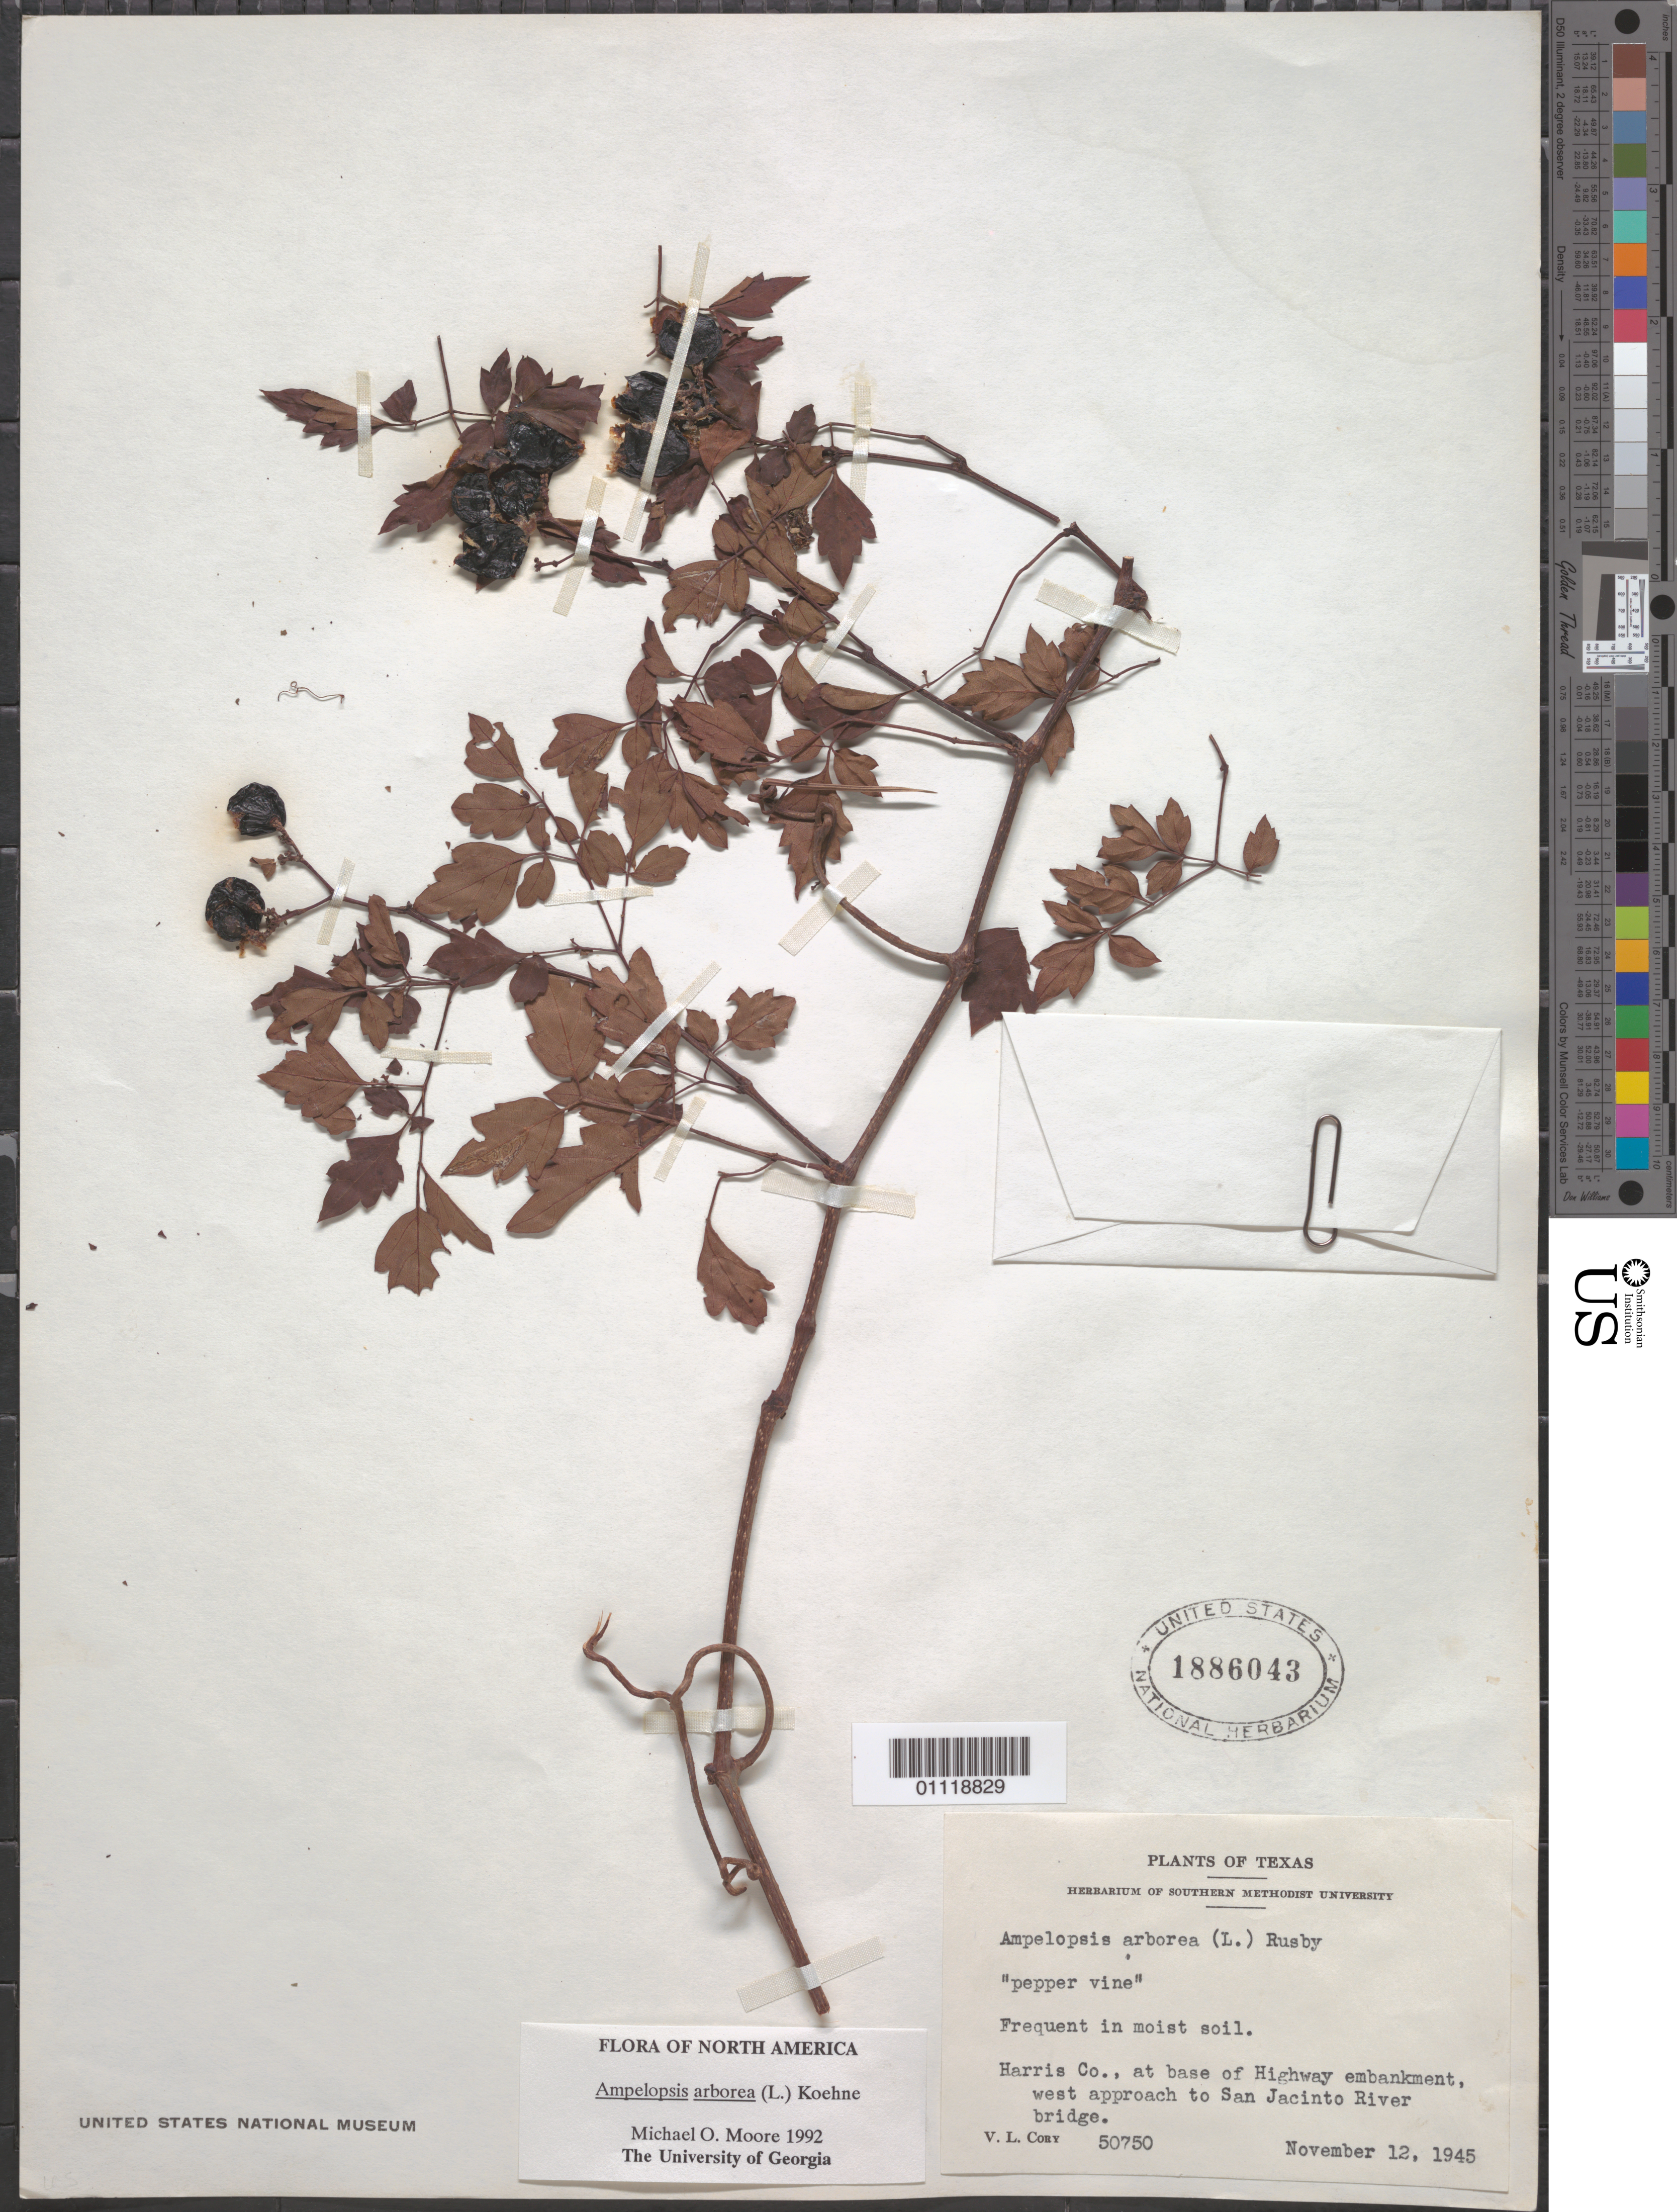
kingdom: Plantae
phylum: Tracheophyta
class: Magnoliopsida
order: Vitales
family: Vitaceae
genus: Ampelopsis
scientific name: Ampelopsis arborea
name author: (L.) Koehne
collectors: V. Cory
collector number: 50750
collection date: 1945-11-12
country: United States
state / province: Texas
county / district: Harris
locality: Hwy embankment, W approach to San Jacinto River bridge.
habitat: Pepper vine. Frequent in moist soil.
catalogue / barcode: US 1886043